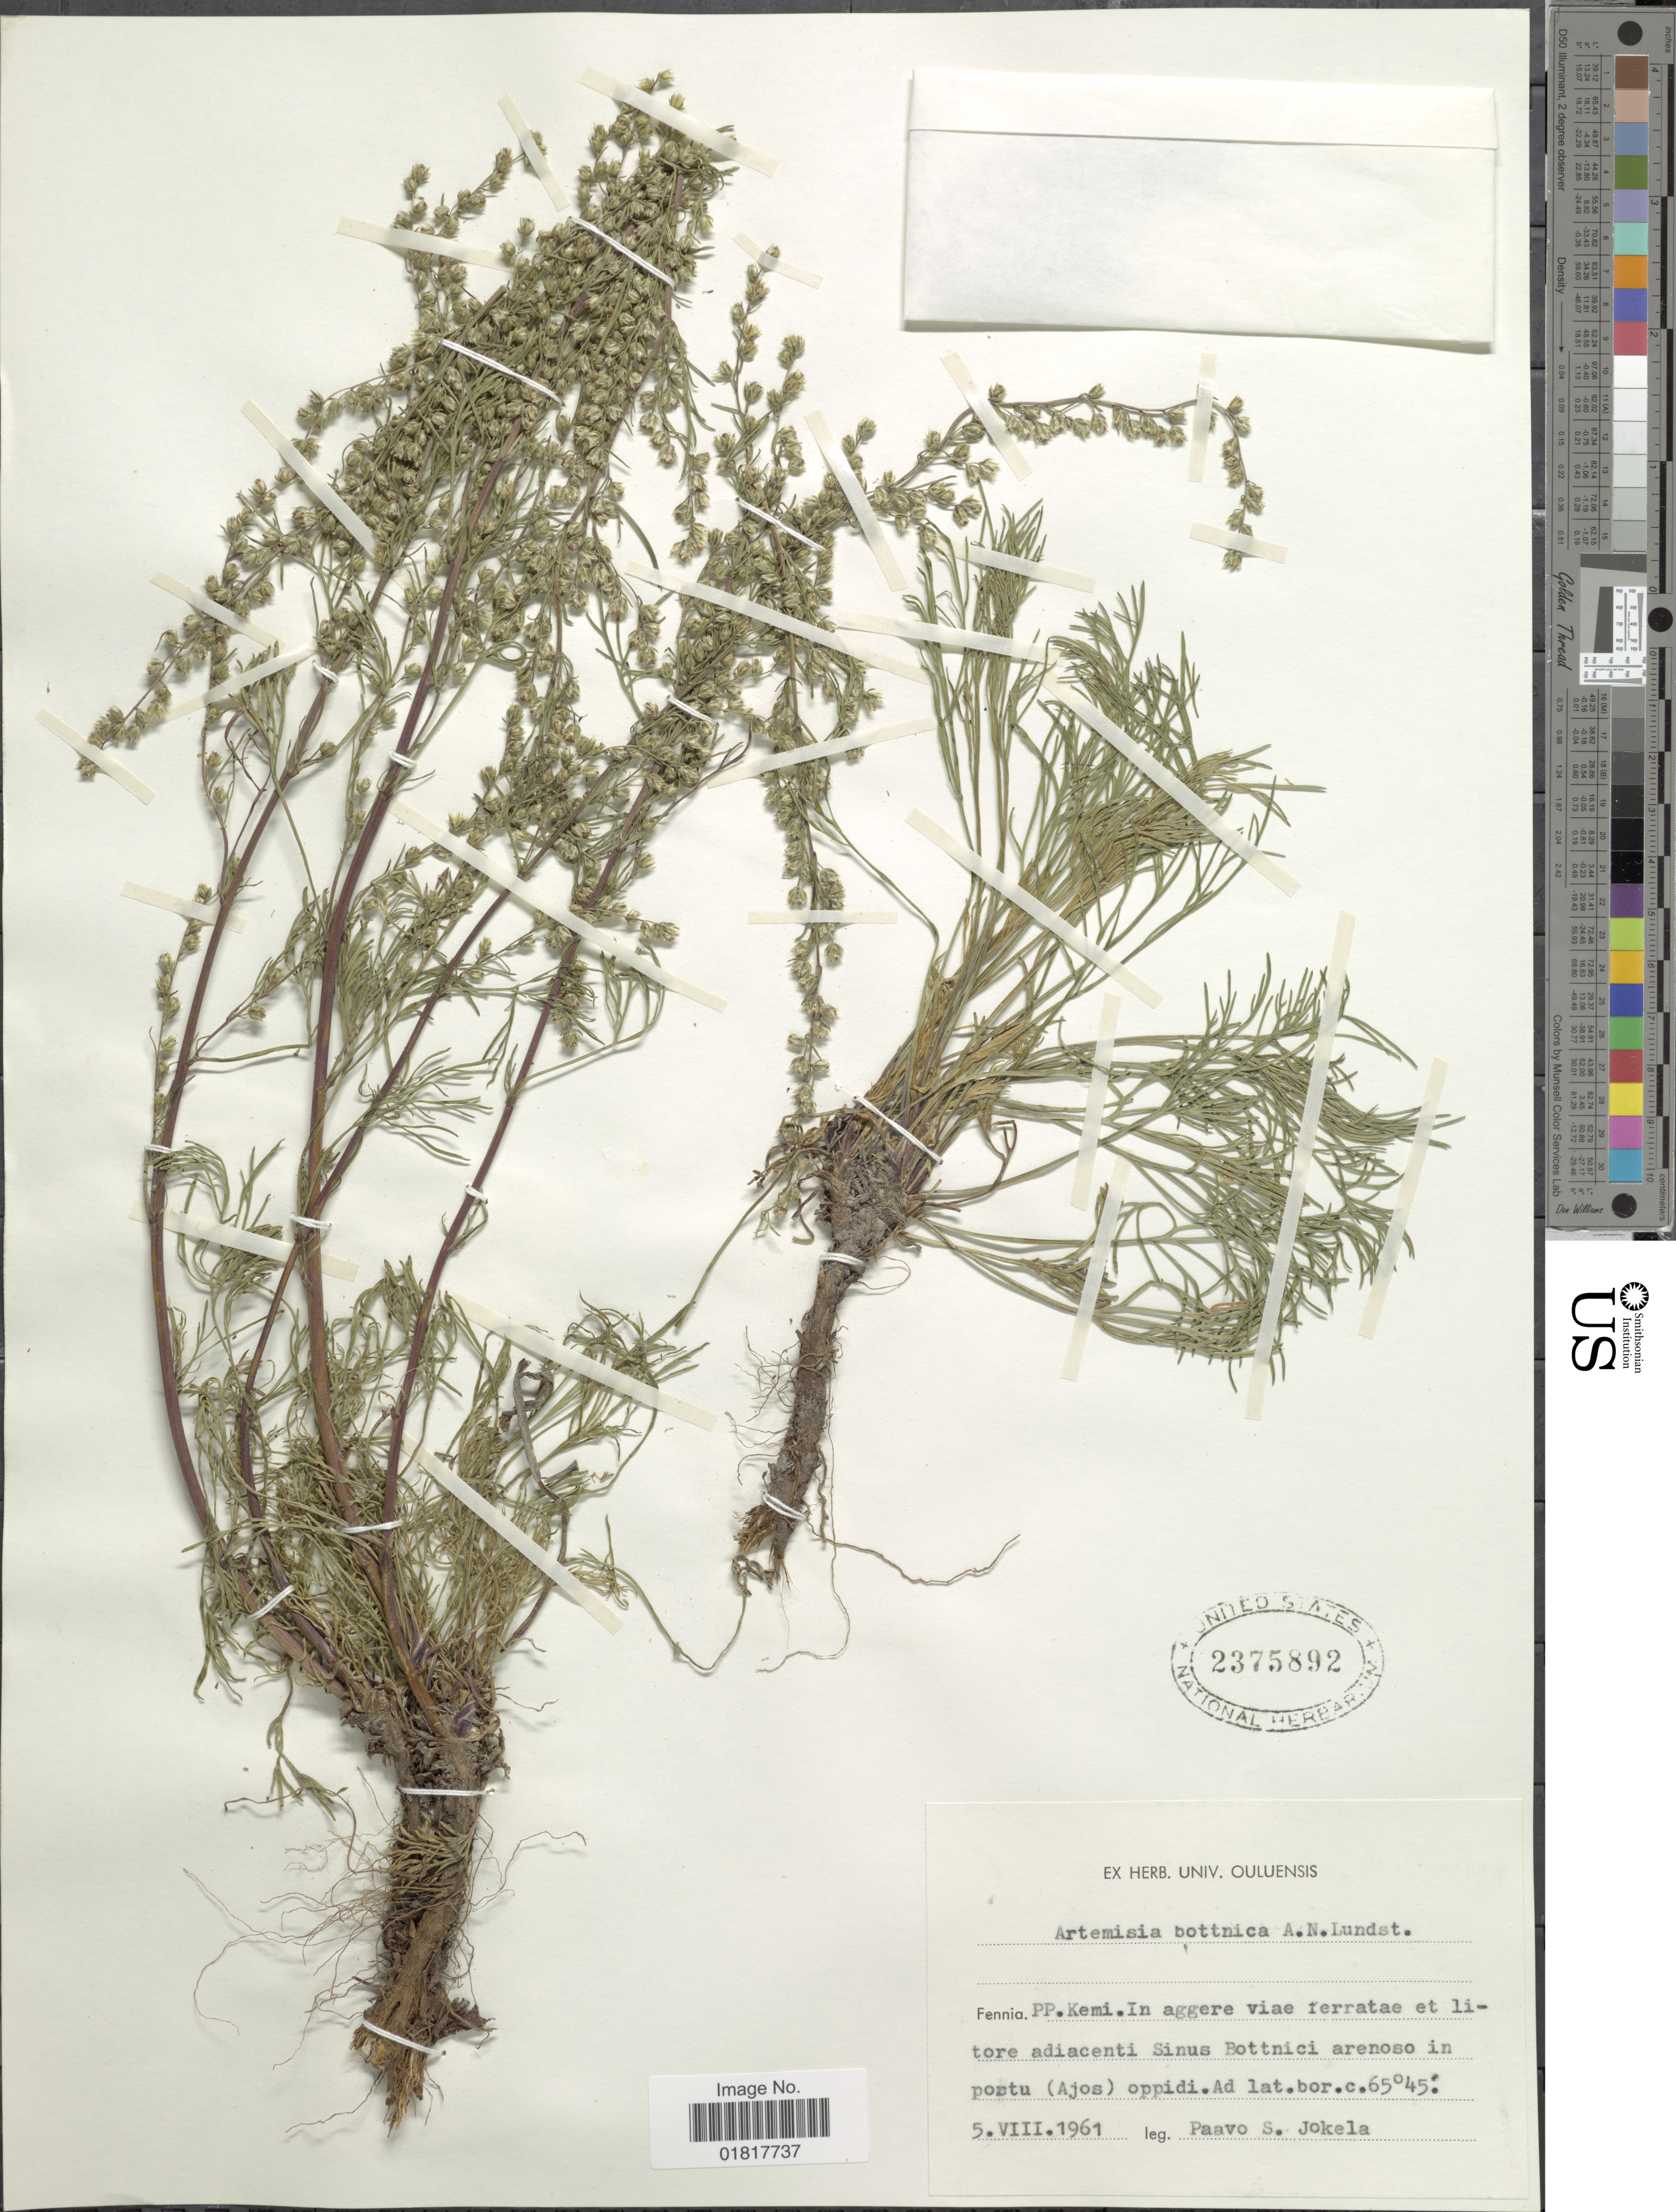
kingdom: Plantae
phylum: Tracheophyta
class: Magnoliopsida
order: Asterales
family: Asteraceae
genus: Artemisia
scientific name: Artemisia bottnica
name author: Lundstr. ex Kindb.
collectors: P. Jokela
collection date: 1961-08-05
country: Finland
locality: PP. Kemi. In aggere viae ferratea et litore adiacenti Sinus Bottnici arenoso in postu (Ajos)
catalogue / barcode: US 2375892